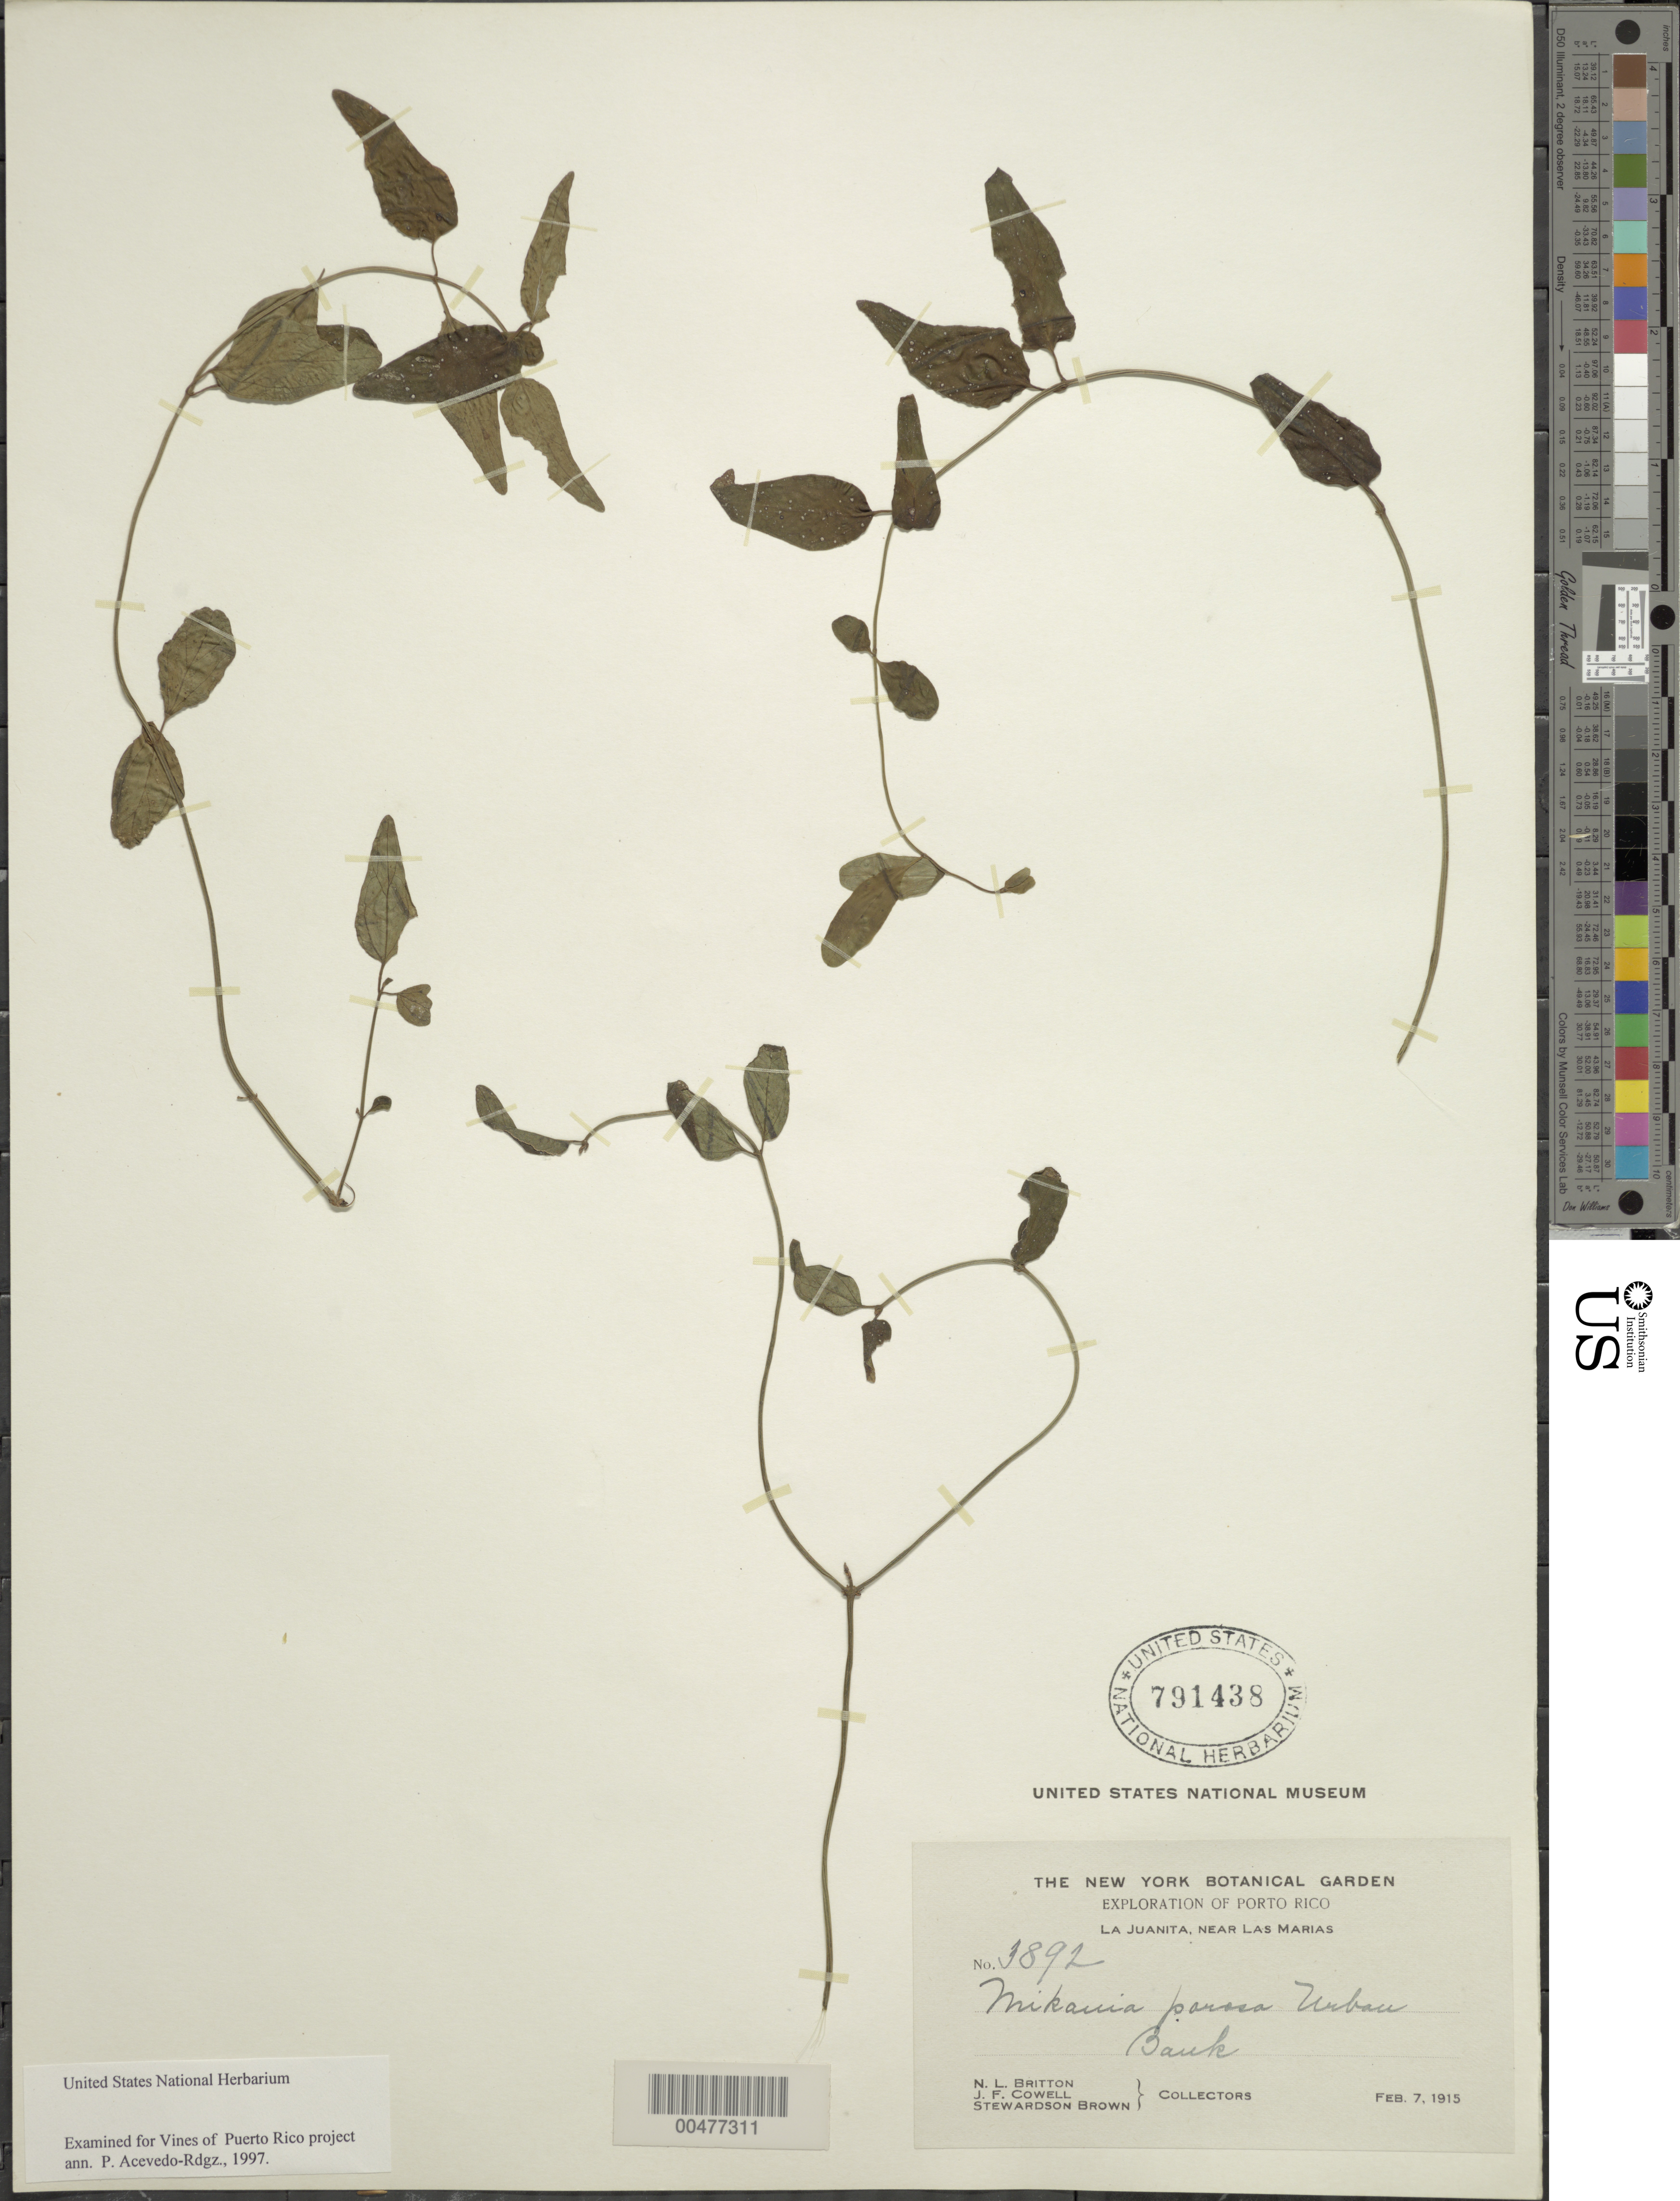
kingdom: Plantae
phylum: Tracheophyta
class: Magnoliopsida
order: Asterales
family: Asteraceae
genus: Mikania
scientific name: Mikania porosa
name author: Urb.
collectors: Britton, --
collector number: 3892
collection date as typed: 07 Feb 1915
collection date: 1915-02-07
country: Puerto Rico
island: Greater Antilles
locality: La Juanita, near Las Marias. Bank.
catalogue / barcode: US 791438